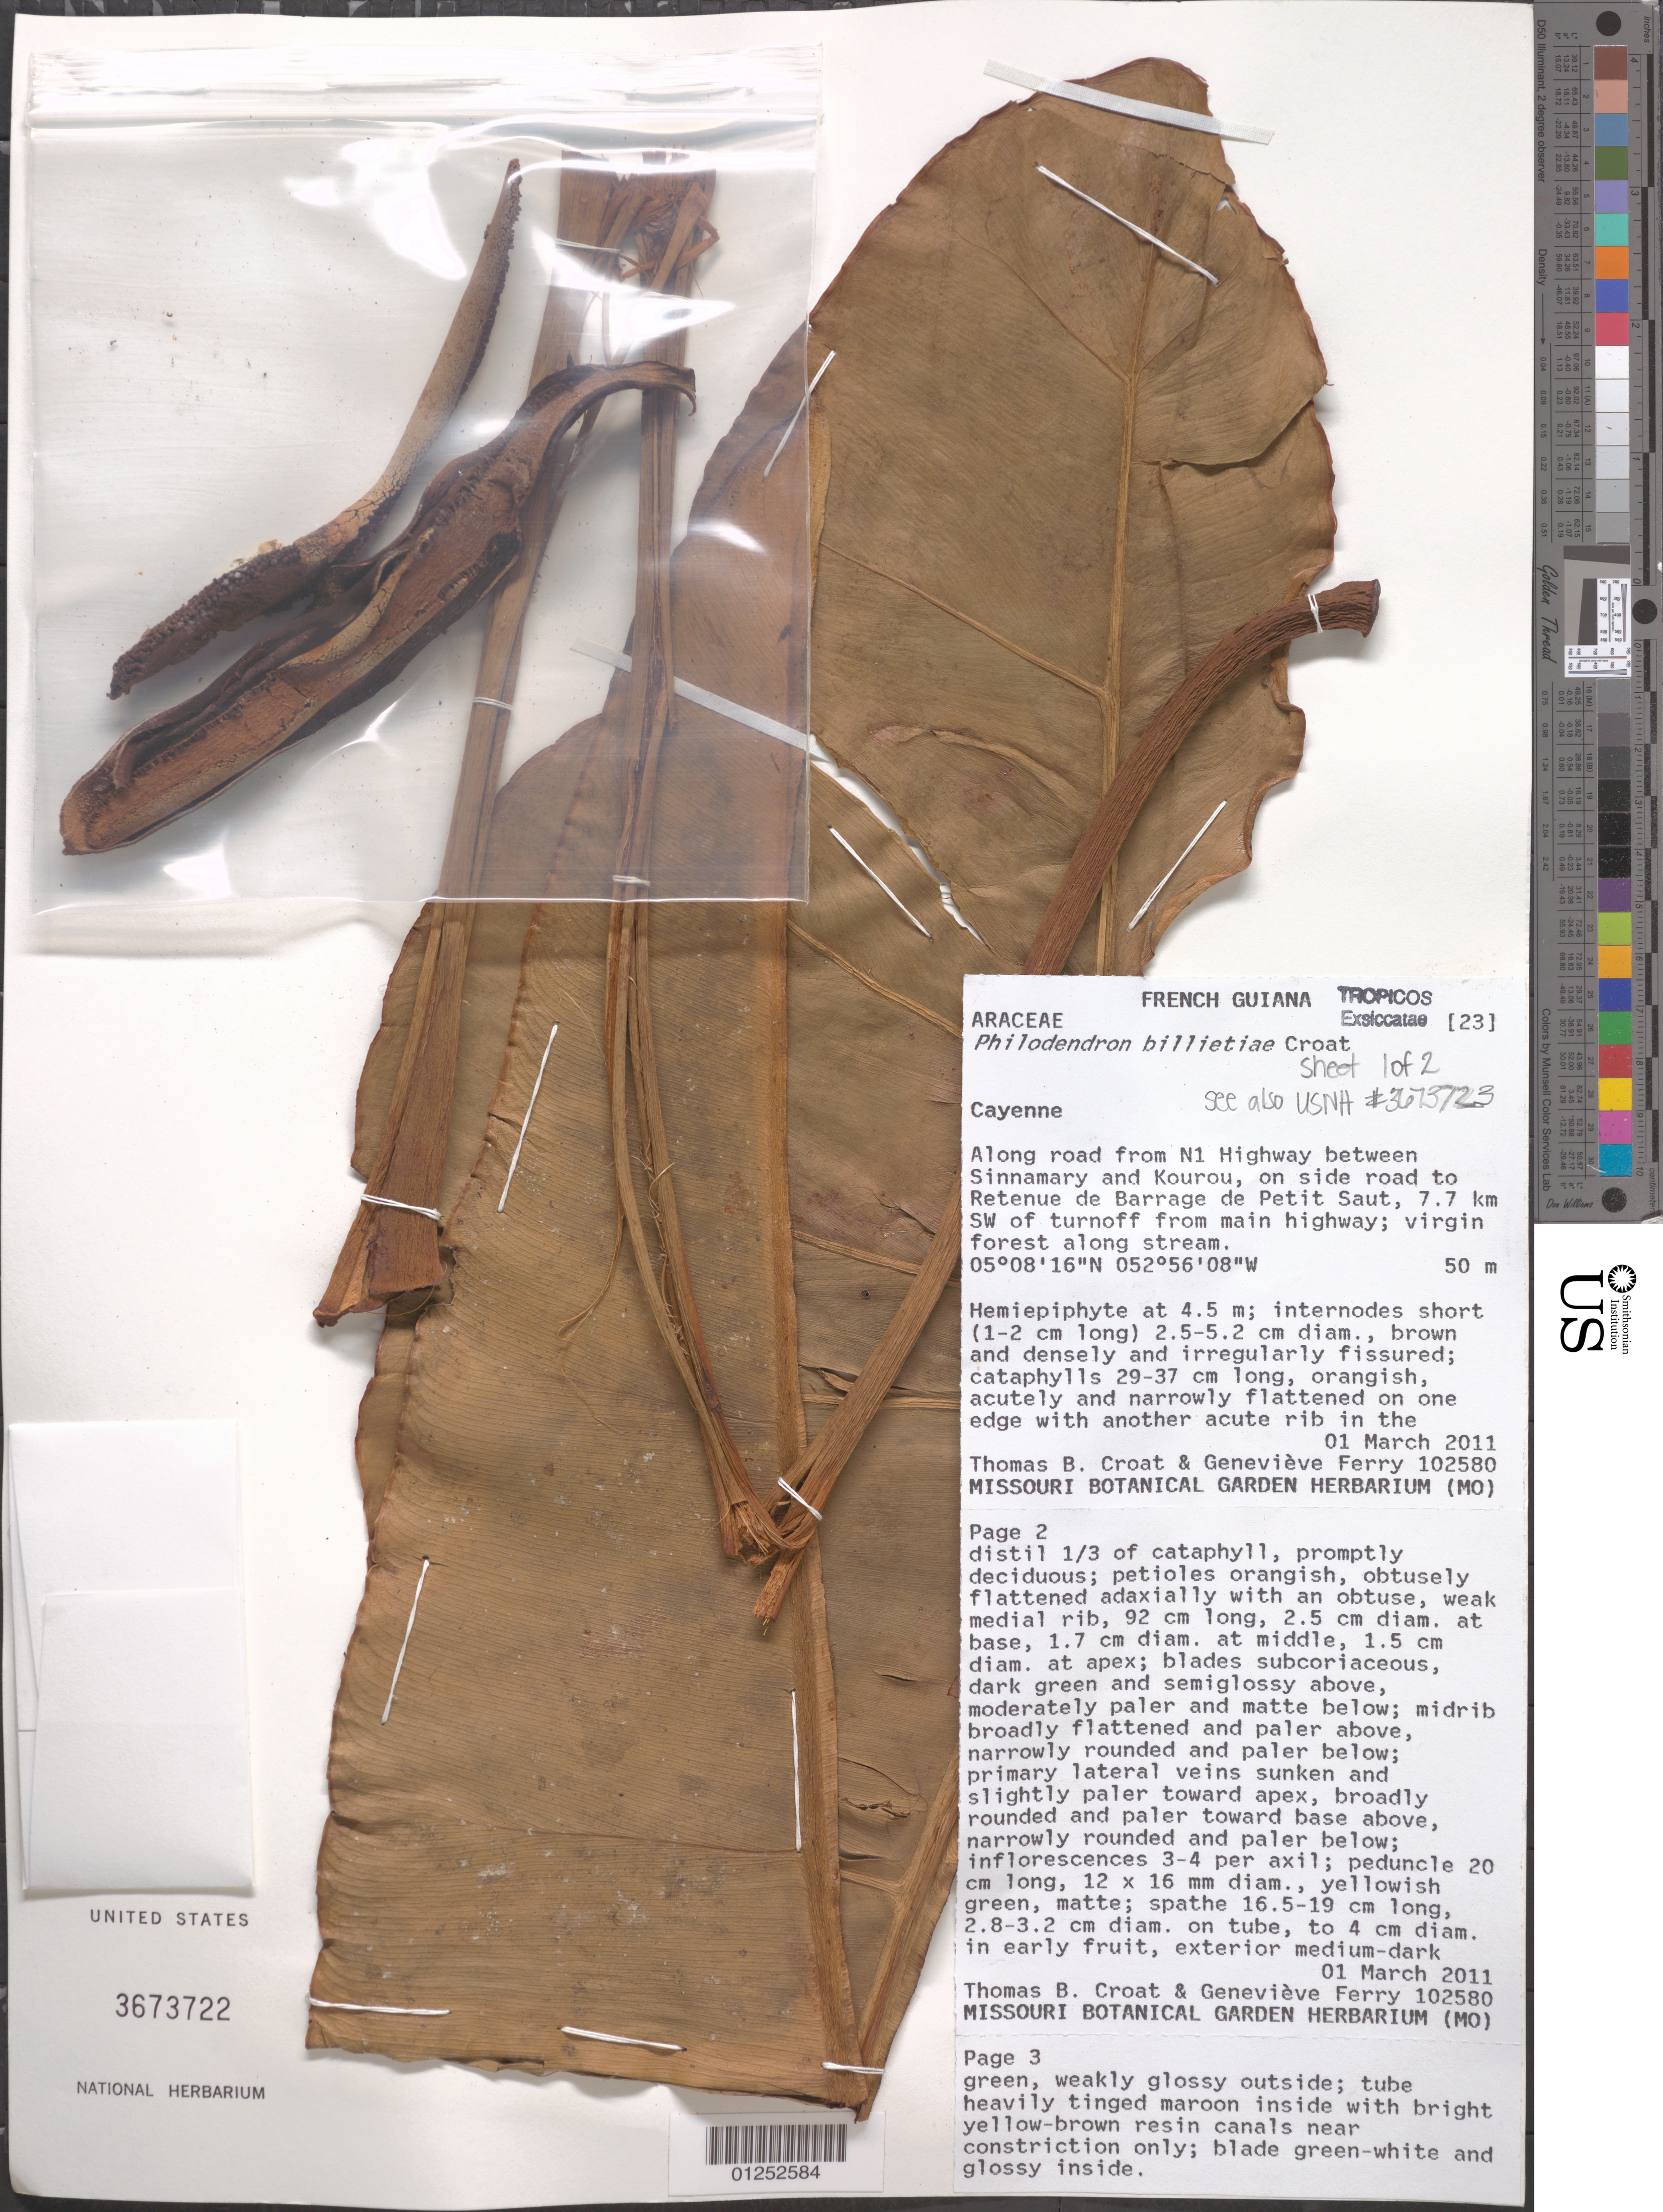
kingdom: Plantae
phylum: Tracheophyta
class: Liliopsida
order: Alismatales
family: Araceae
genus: Philodendron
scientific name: Philodendron billietiae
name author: Croat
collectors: T. B. Croat & G. Ferry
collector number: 102580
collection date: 2011-03-01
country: French Guiana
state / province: Cayenne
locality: Along road from N1 Highway between Sinnamary and Kourou, on isde road to Retenue de Barrage de Petit Saut, 7.7km SW of turnoff from main highway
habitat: Virgin forest along stream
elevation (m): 50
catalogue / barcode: US 3673722